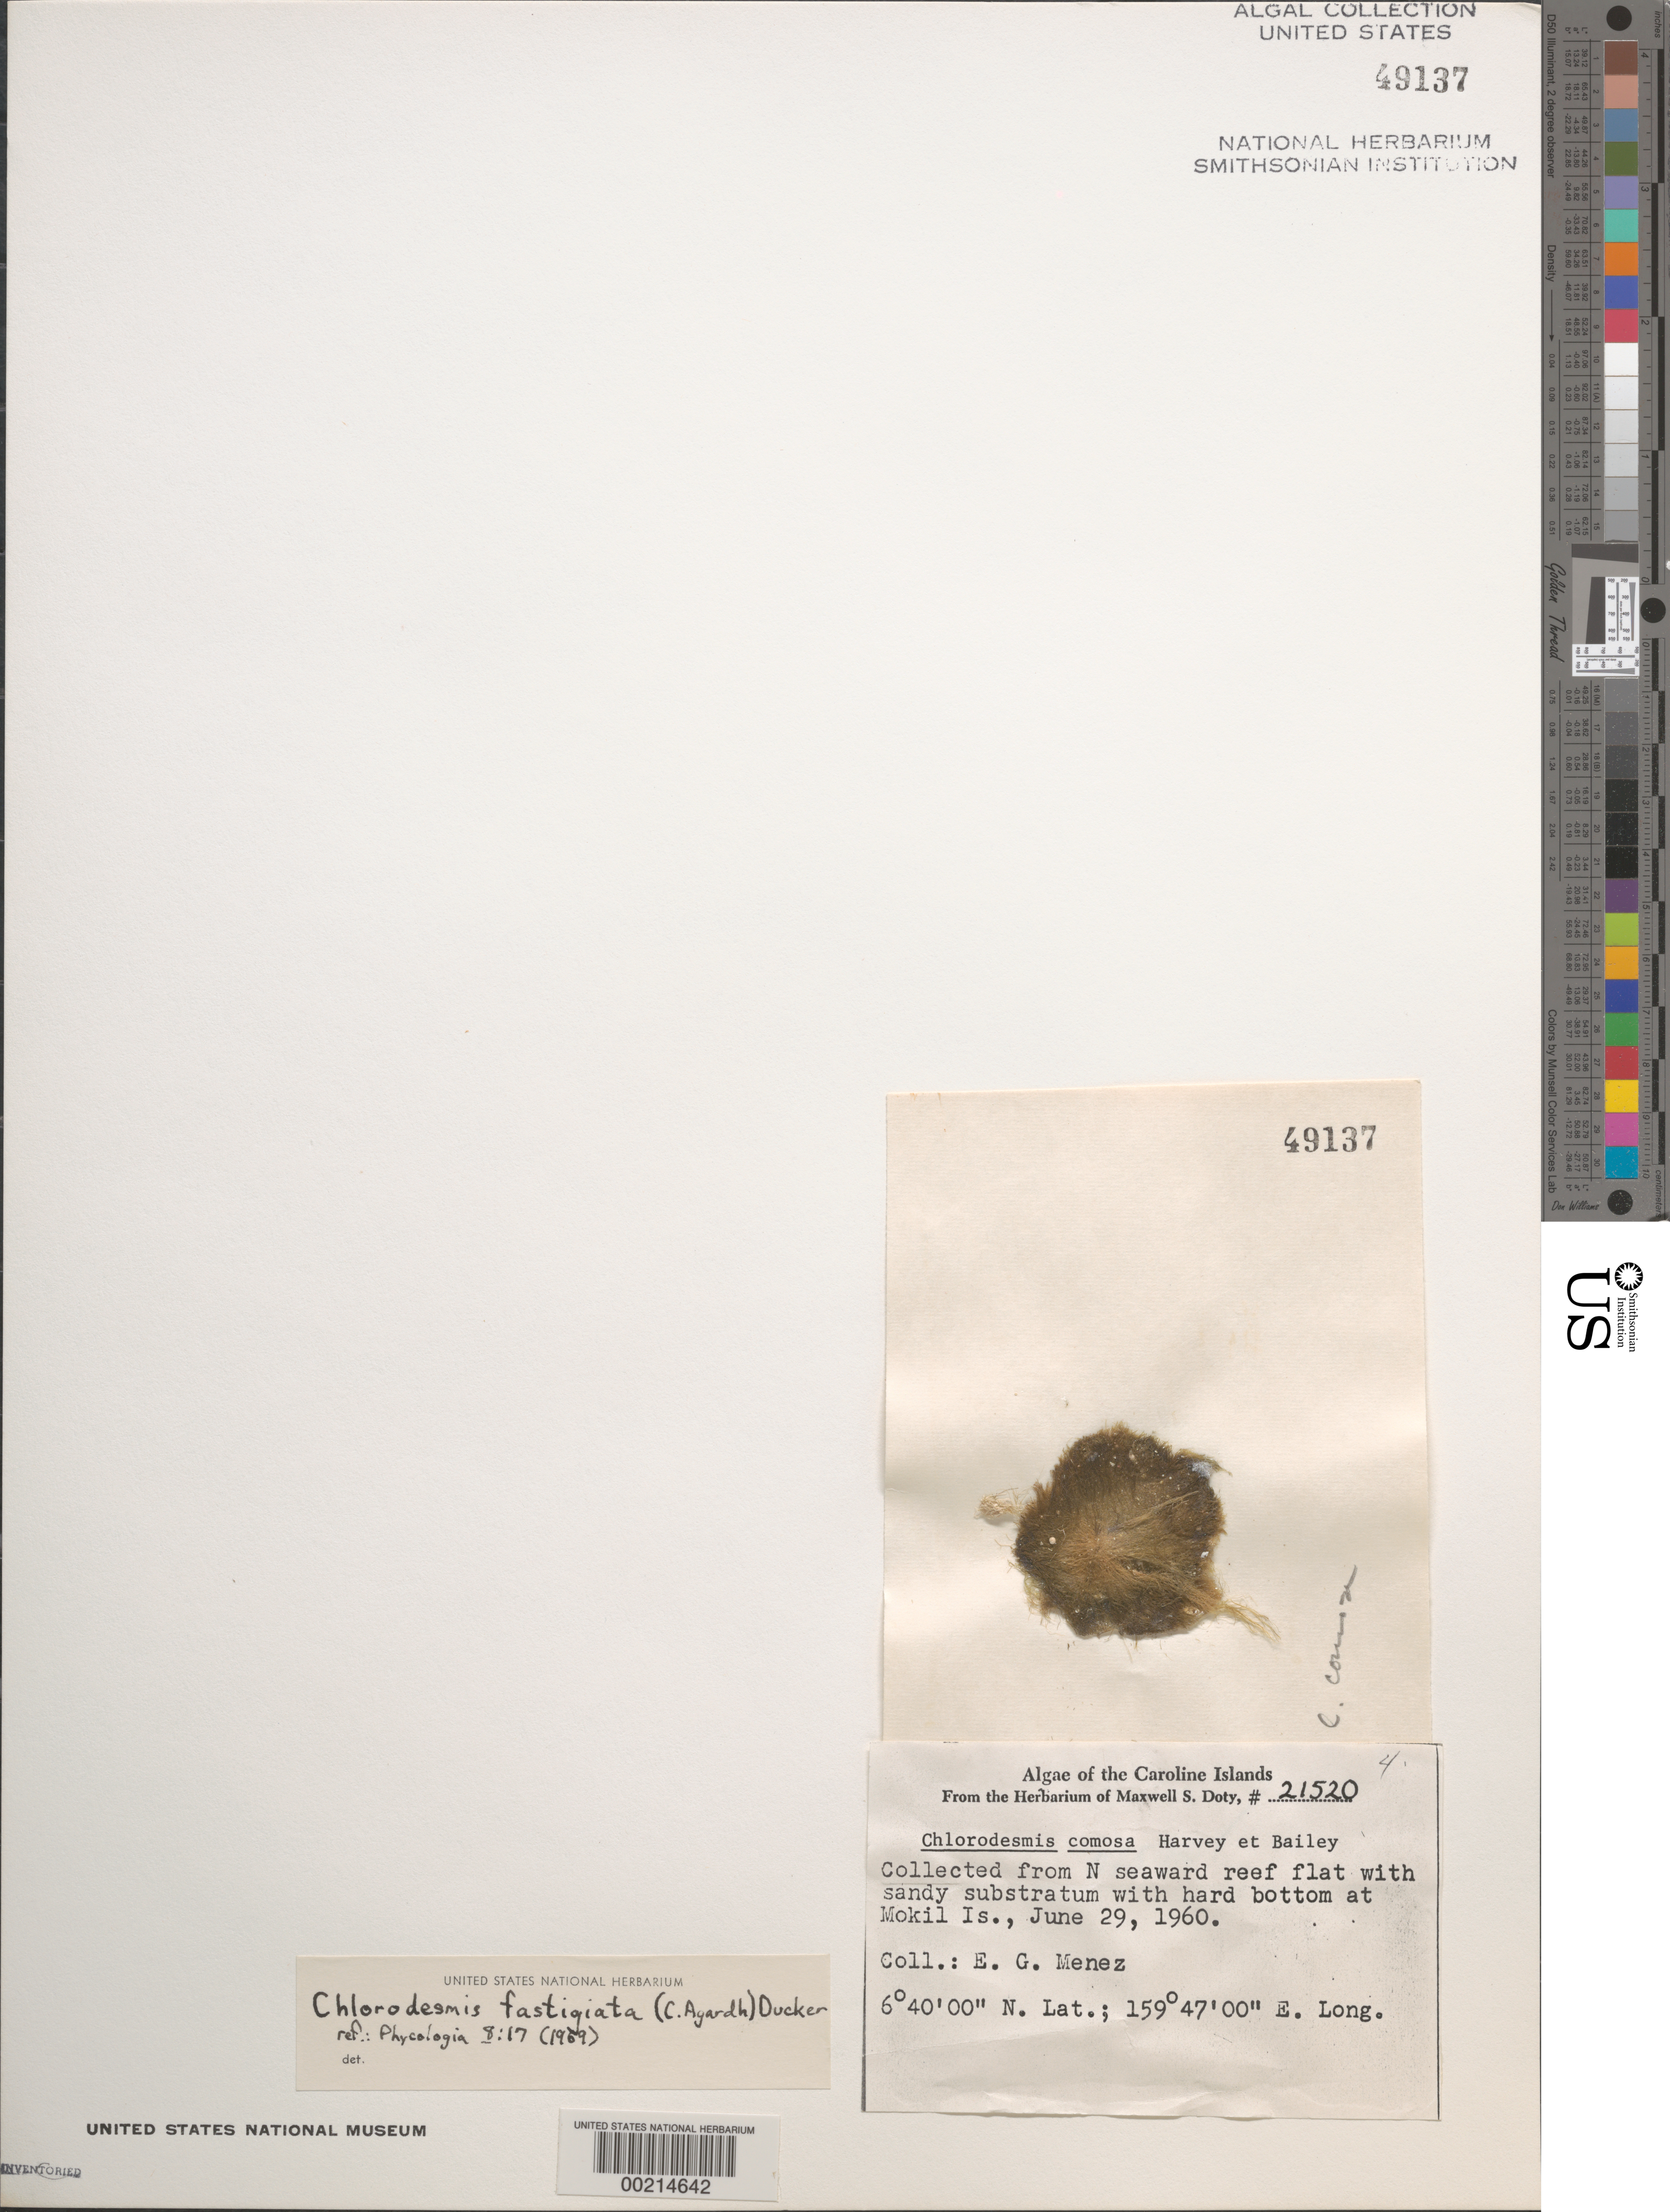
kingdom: Plantae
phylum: Chlorophyta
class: Ulvophyceae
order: Bryopsidales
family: Udoteaceae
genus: Chlorodesmis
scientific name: Chlorodesmis fastigiata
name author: (C. Agardh) S.C. Ducker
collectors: Meñez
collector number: MSD 21520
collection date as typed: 29 Jun 1960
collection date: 1960-06-29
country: Micronesia, Federated States of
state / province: Pohnpei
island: Mwokil (Mokil) Atoll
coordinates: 6 40' 00" N, 159 47' 00" E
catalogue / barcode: US 49137